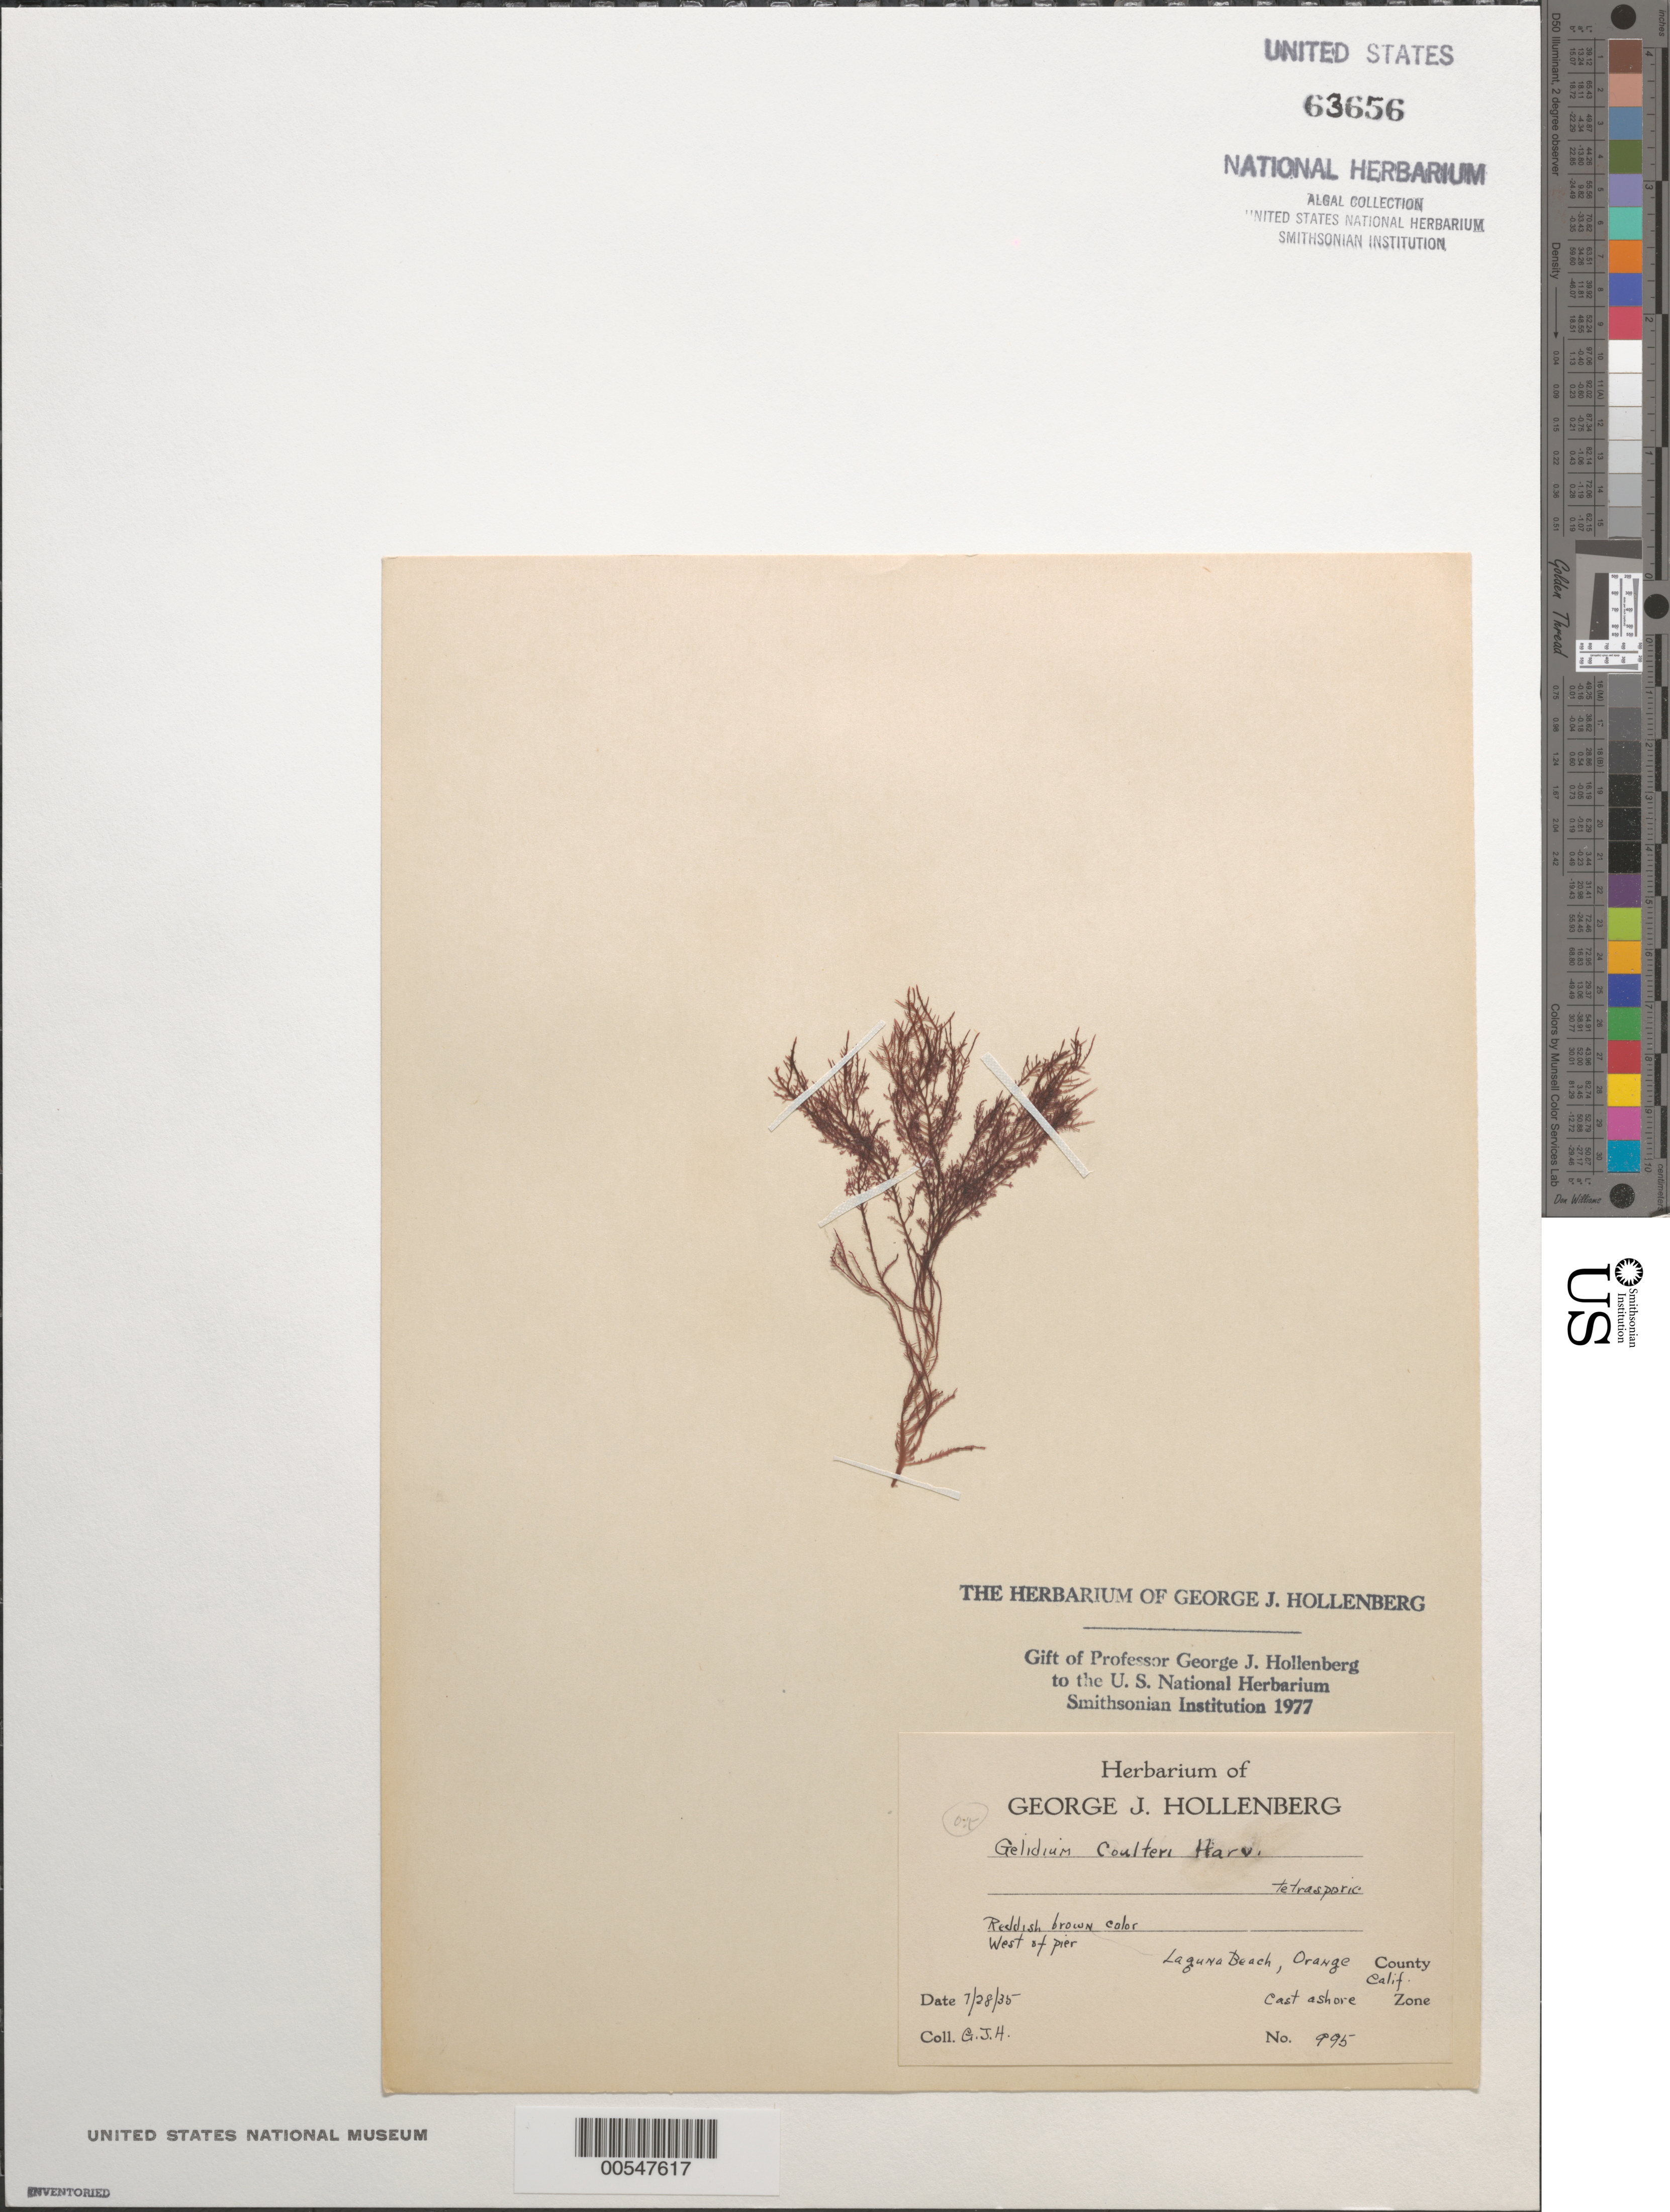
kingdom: Plantae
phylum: Rhodophyta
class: Florideophyceae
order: Gelidiales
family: Gelidiaceae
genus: Gelidium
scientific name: Gelidium coulteri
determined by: Hollenberg, George J.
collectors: G. Hollenberg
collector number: GJH 995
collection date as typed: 28 Jul 1935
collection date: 1935-07-28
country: United States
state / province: California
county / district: Orange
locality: Laguna Beach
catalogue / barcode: US 63656